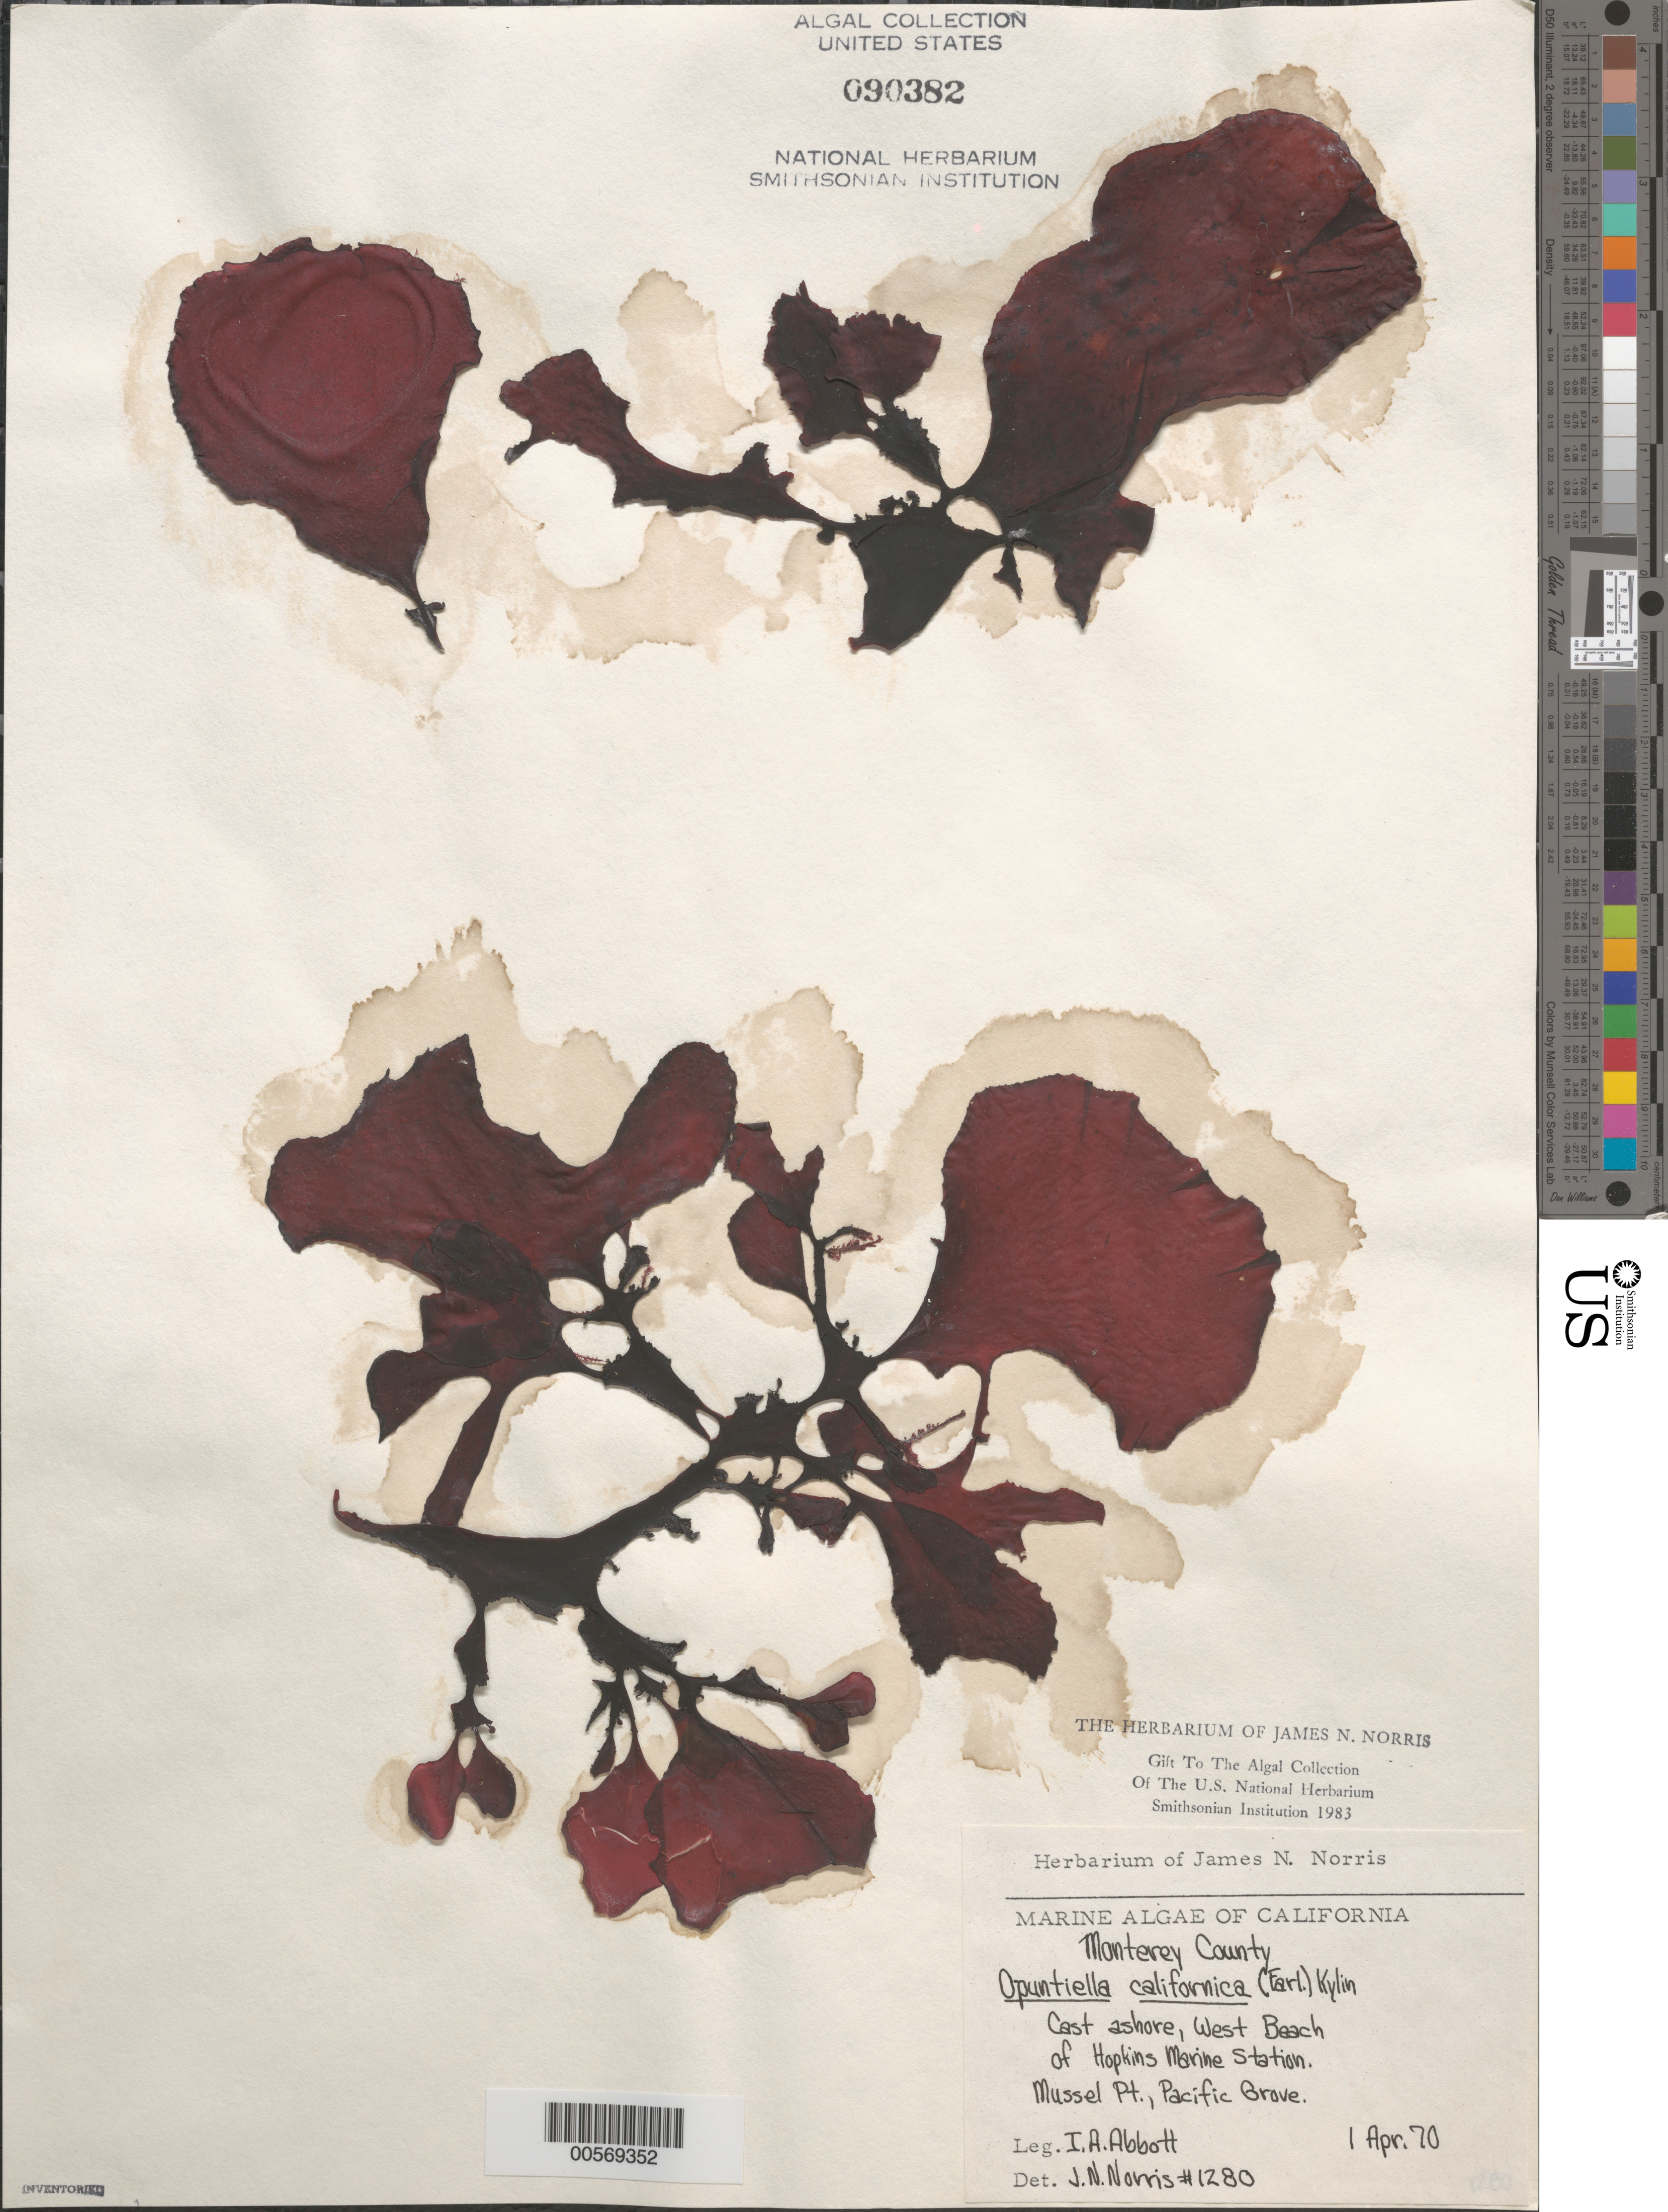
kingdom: Plantae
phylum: Rhodophyta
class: Florideophyceae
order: Gigartinales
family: Furcellariaceae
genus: Opuntiella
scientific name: Opuntiella californica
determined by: Norris, James N.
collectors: I. A. Abbott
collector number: JN-1280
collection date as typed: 01 Apr 1970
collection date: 1970-04-01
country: United States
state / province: California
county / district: Monterey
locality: West beach, Hopkins Marine Station, Mussel Point, Pacific Grove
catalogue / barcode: US 90382